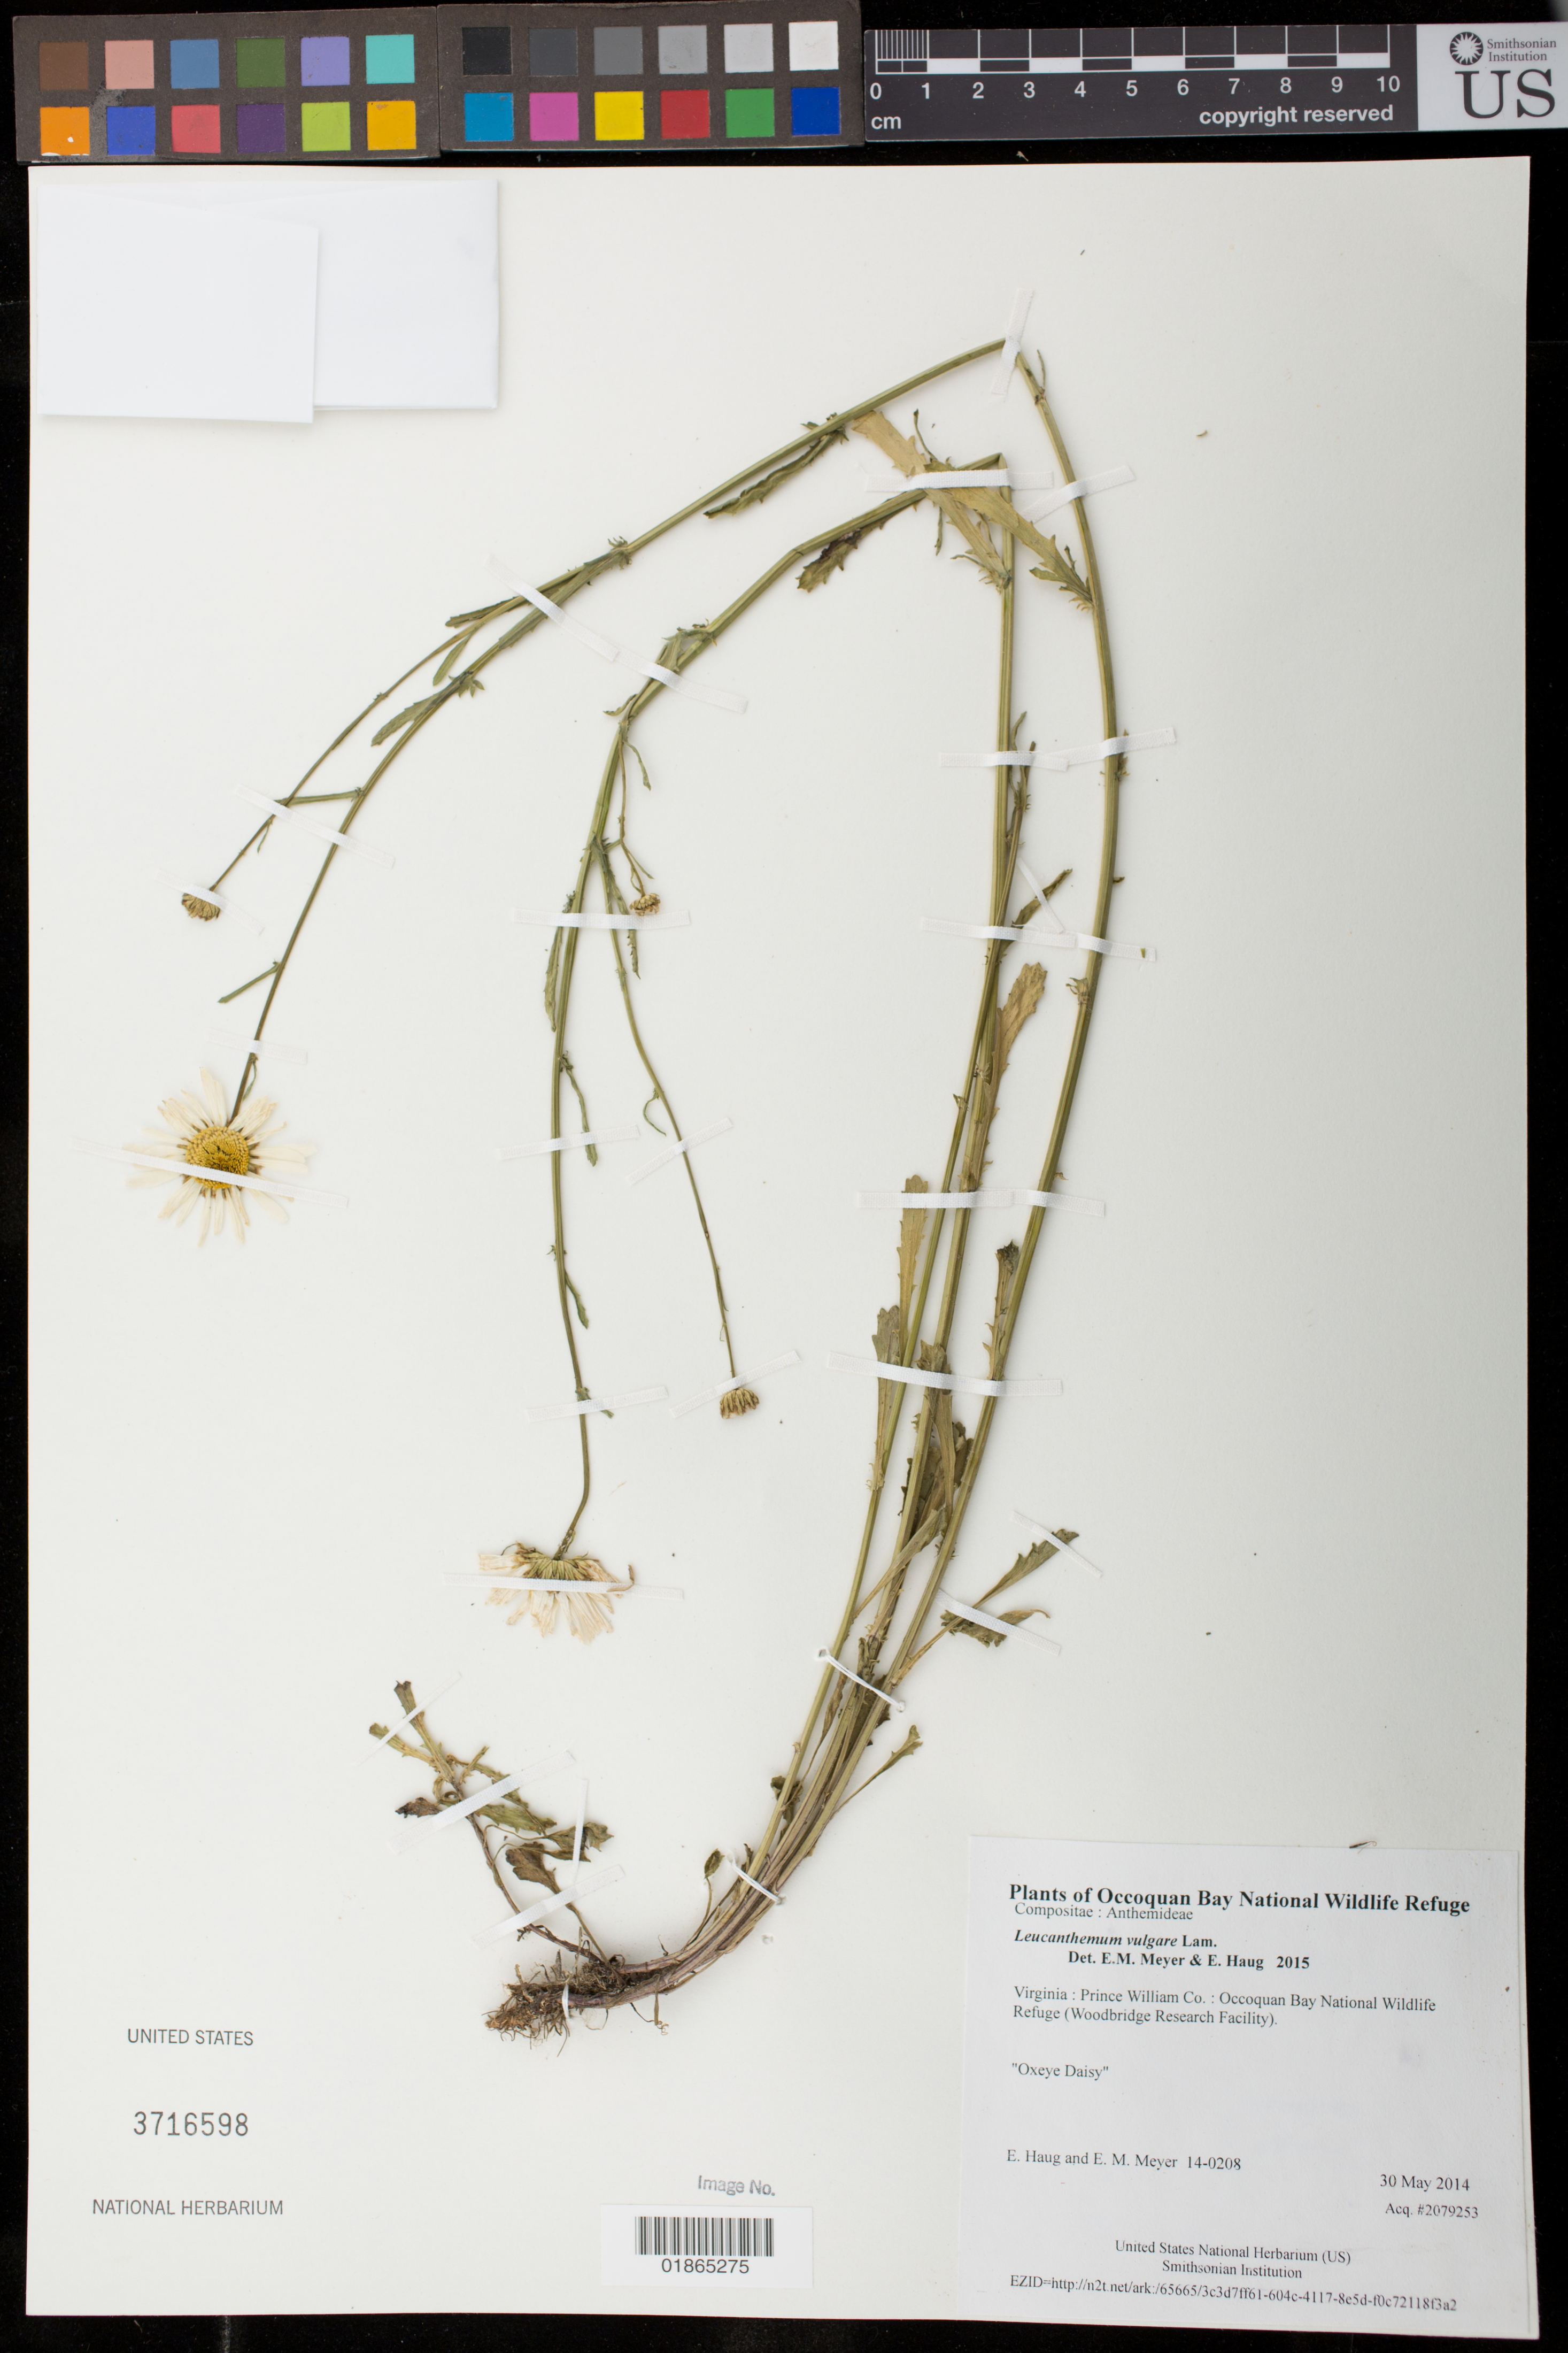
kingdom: Plantae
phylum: Tracheophyta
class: Magnoliopsida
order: Asterales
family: Asteraceae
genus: Leucanthemum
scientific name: Leucanthemum vulgare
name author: Lam.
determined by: Meyer, E. M.; Haug, E.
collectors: E. Haug & E. M. Meyer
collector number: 14-0208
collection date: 2014-05-30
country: United States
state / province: Virginia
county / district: Prince William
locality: Occoquan Bay National Wildlife Refuge (Woodbridge Research Facility).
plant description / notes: Oxeye Daisy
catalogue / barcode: US 3716598